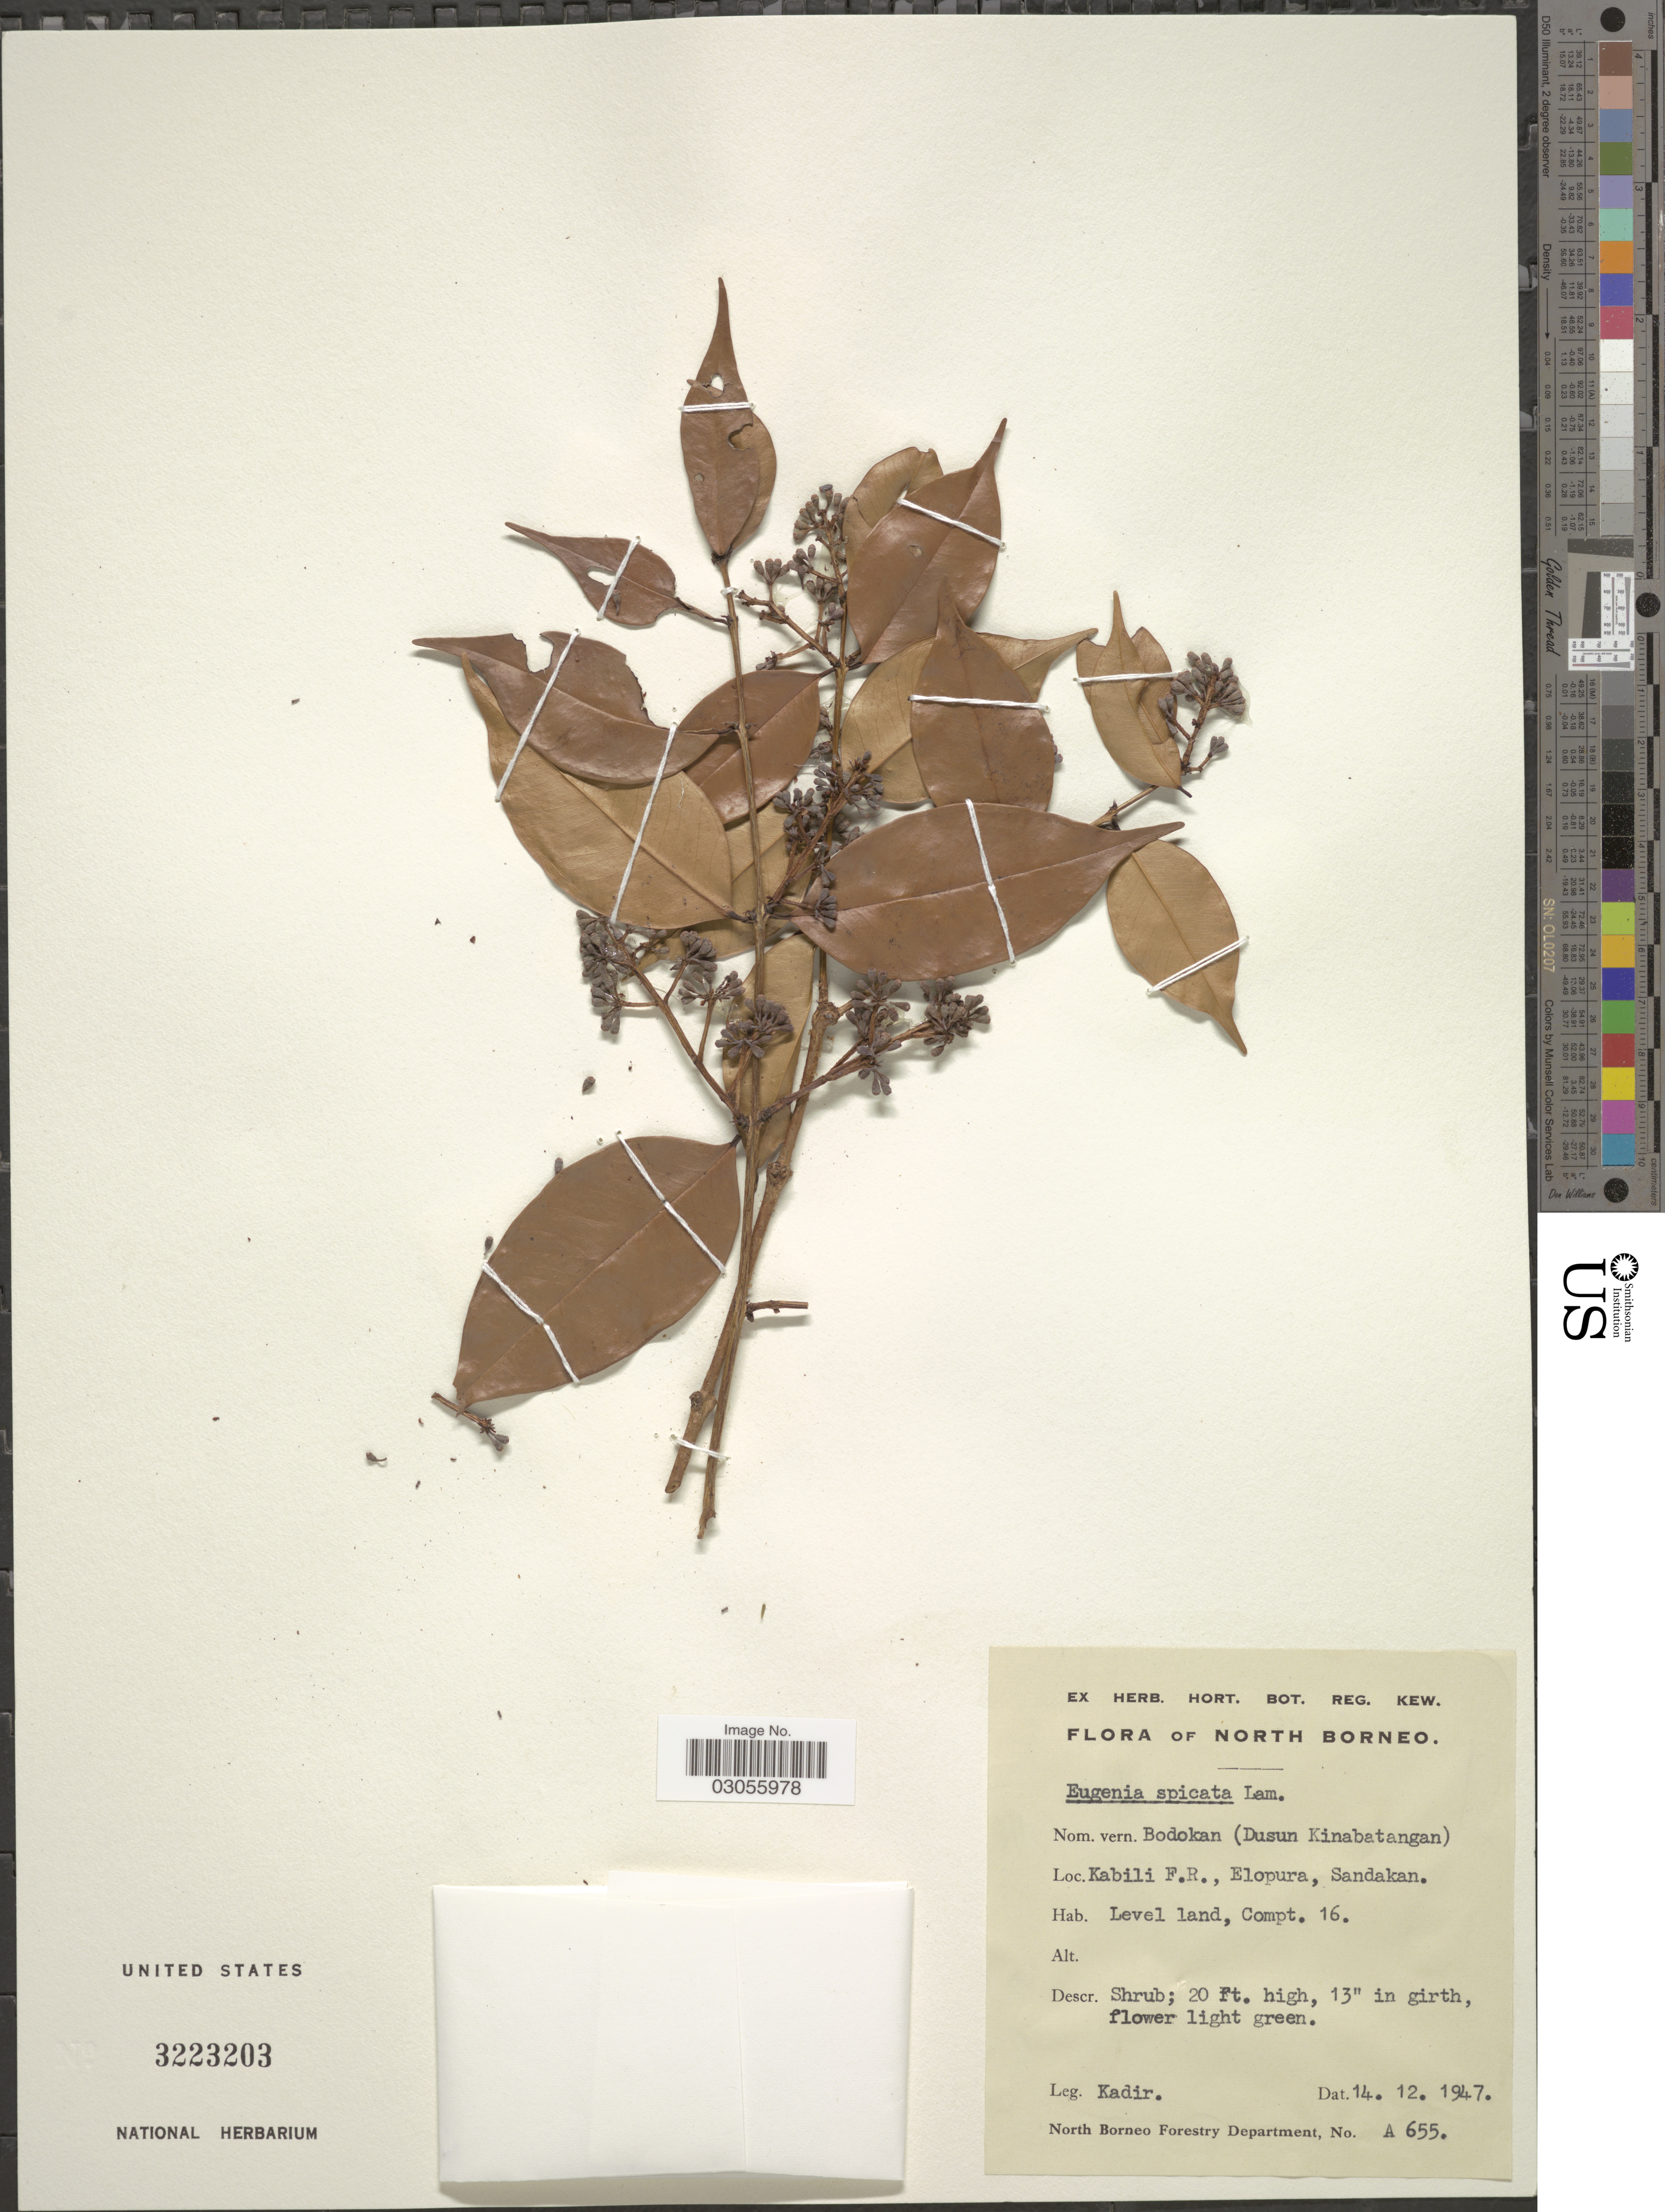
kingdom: Plantae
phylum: Tracheophyta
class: Magnoliopsida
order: Myrtales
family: Myrtaceae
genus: Syzygium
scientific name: Syzygium zeylanicum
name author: (L.) DC.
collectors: -. Kadir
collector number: A 655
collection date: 1947-12-14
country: Malaysia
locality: North Borneo. Kabili F.R., Elopura, Sandakan. Compt. 16.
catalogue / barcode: US 3223203